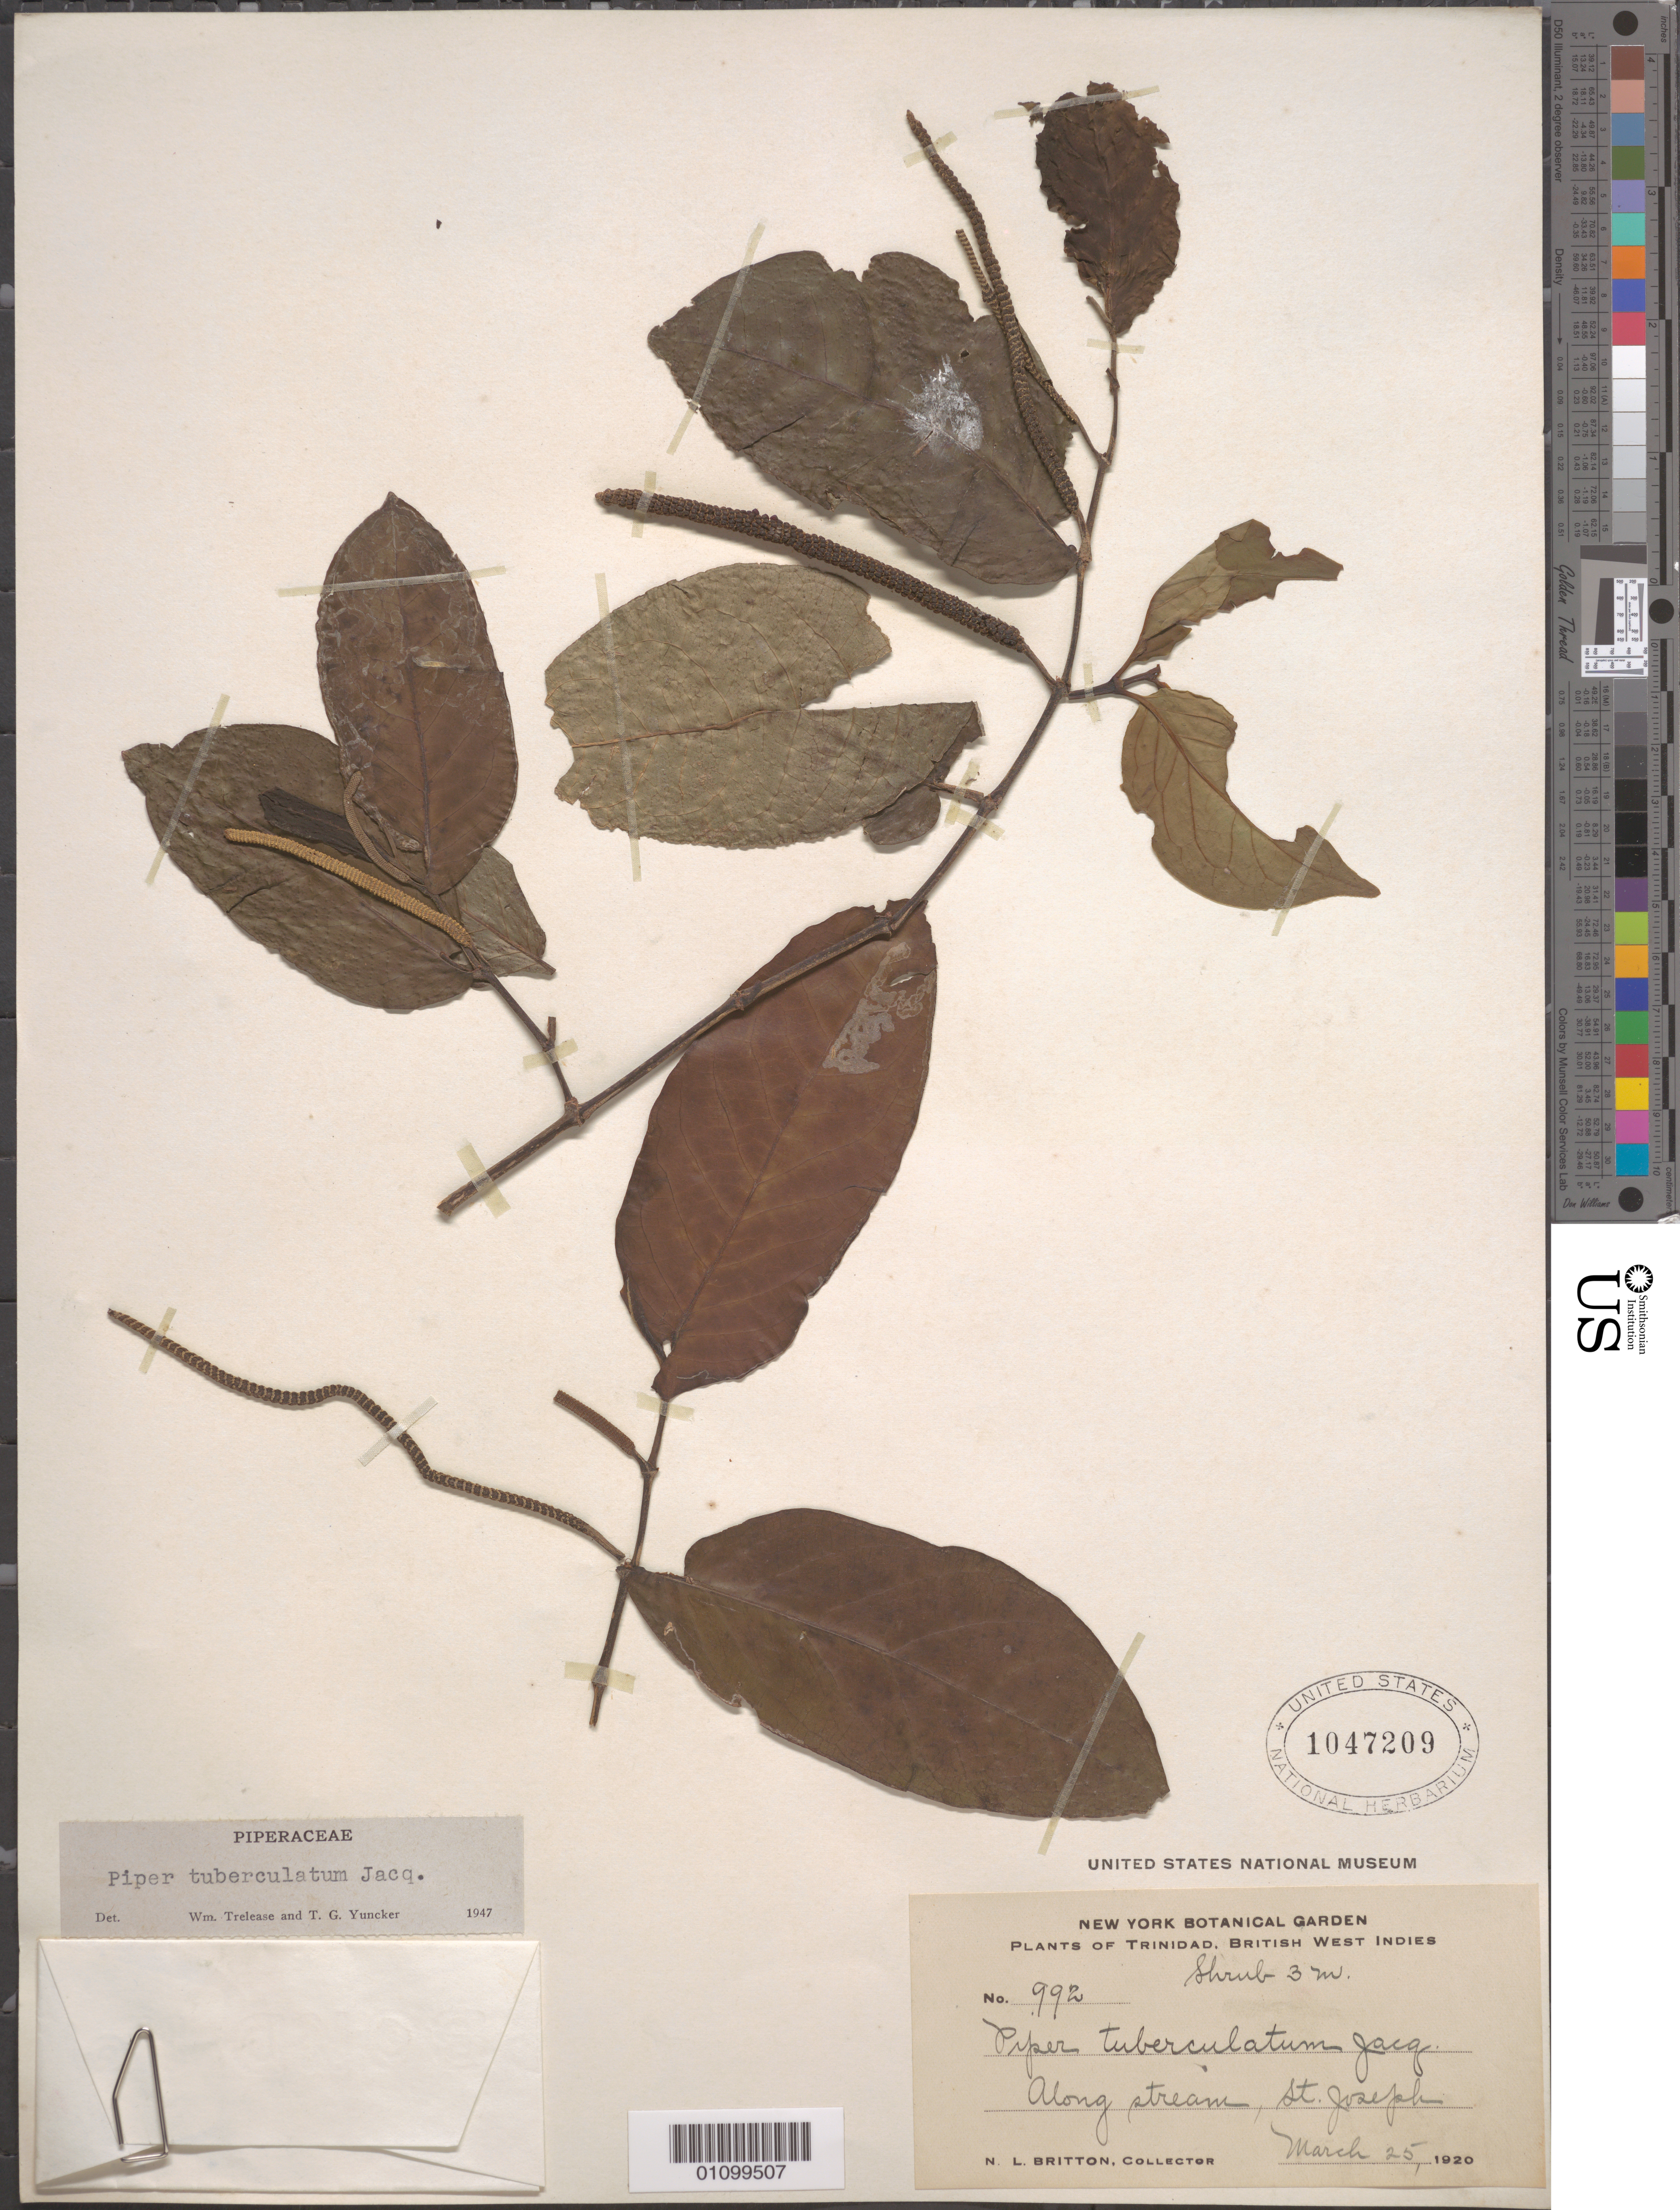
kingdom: Plantae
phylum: Tracheophyta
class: Magnoliopsida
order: Piperales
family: Piperaceae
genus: Piper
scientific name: Piper tuberculatum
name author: Jacq.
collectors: N. Britton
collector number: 992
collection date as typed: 25 Mar 1920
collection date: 1920-03-25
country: Trinidad and Tobago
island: Trinidad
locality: Along Stream, St. Joseph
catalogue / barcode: US 1047209